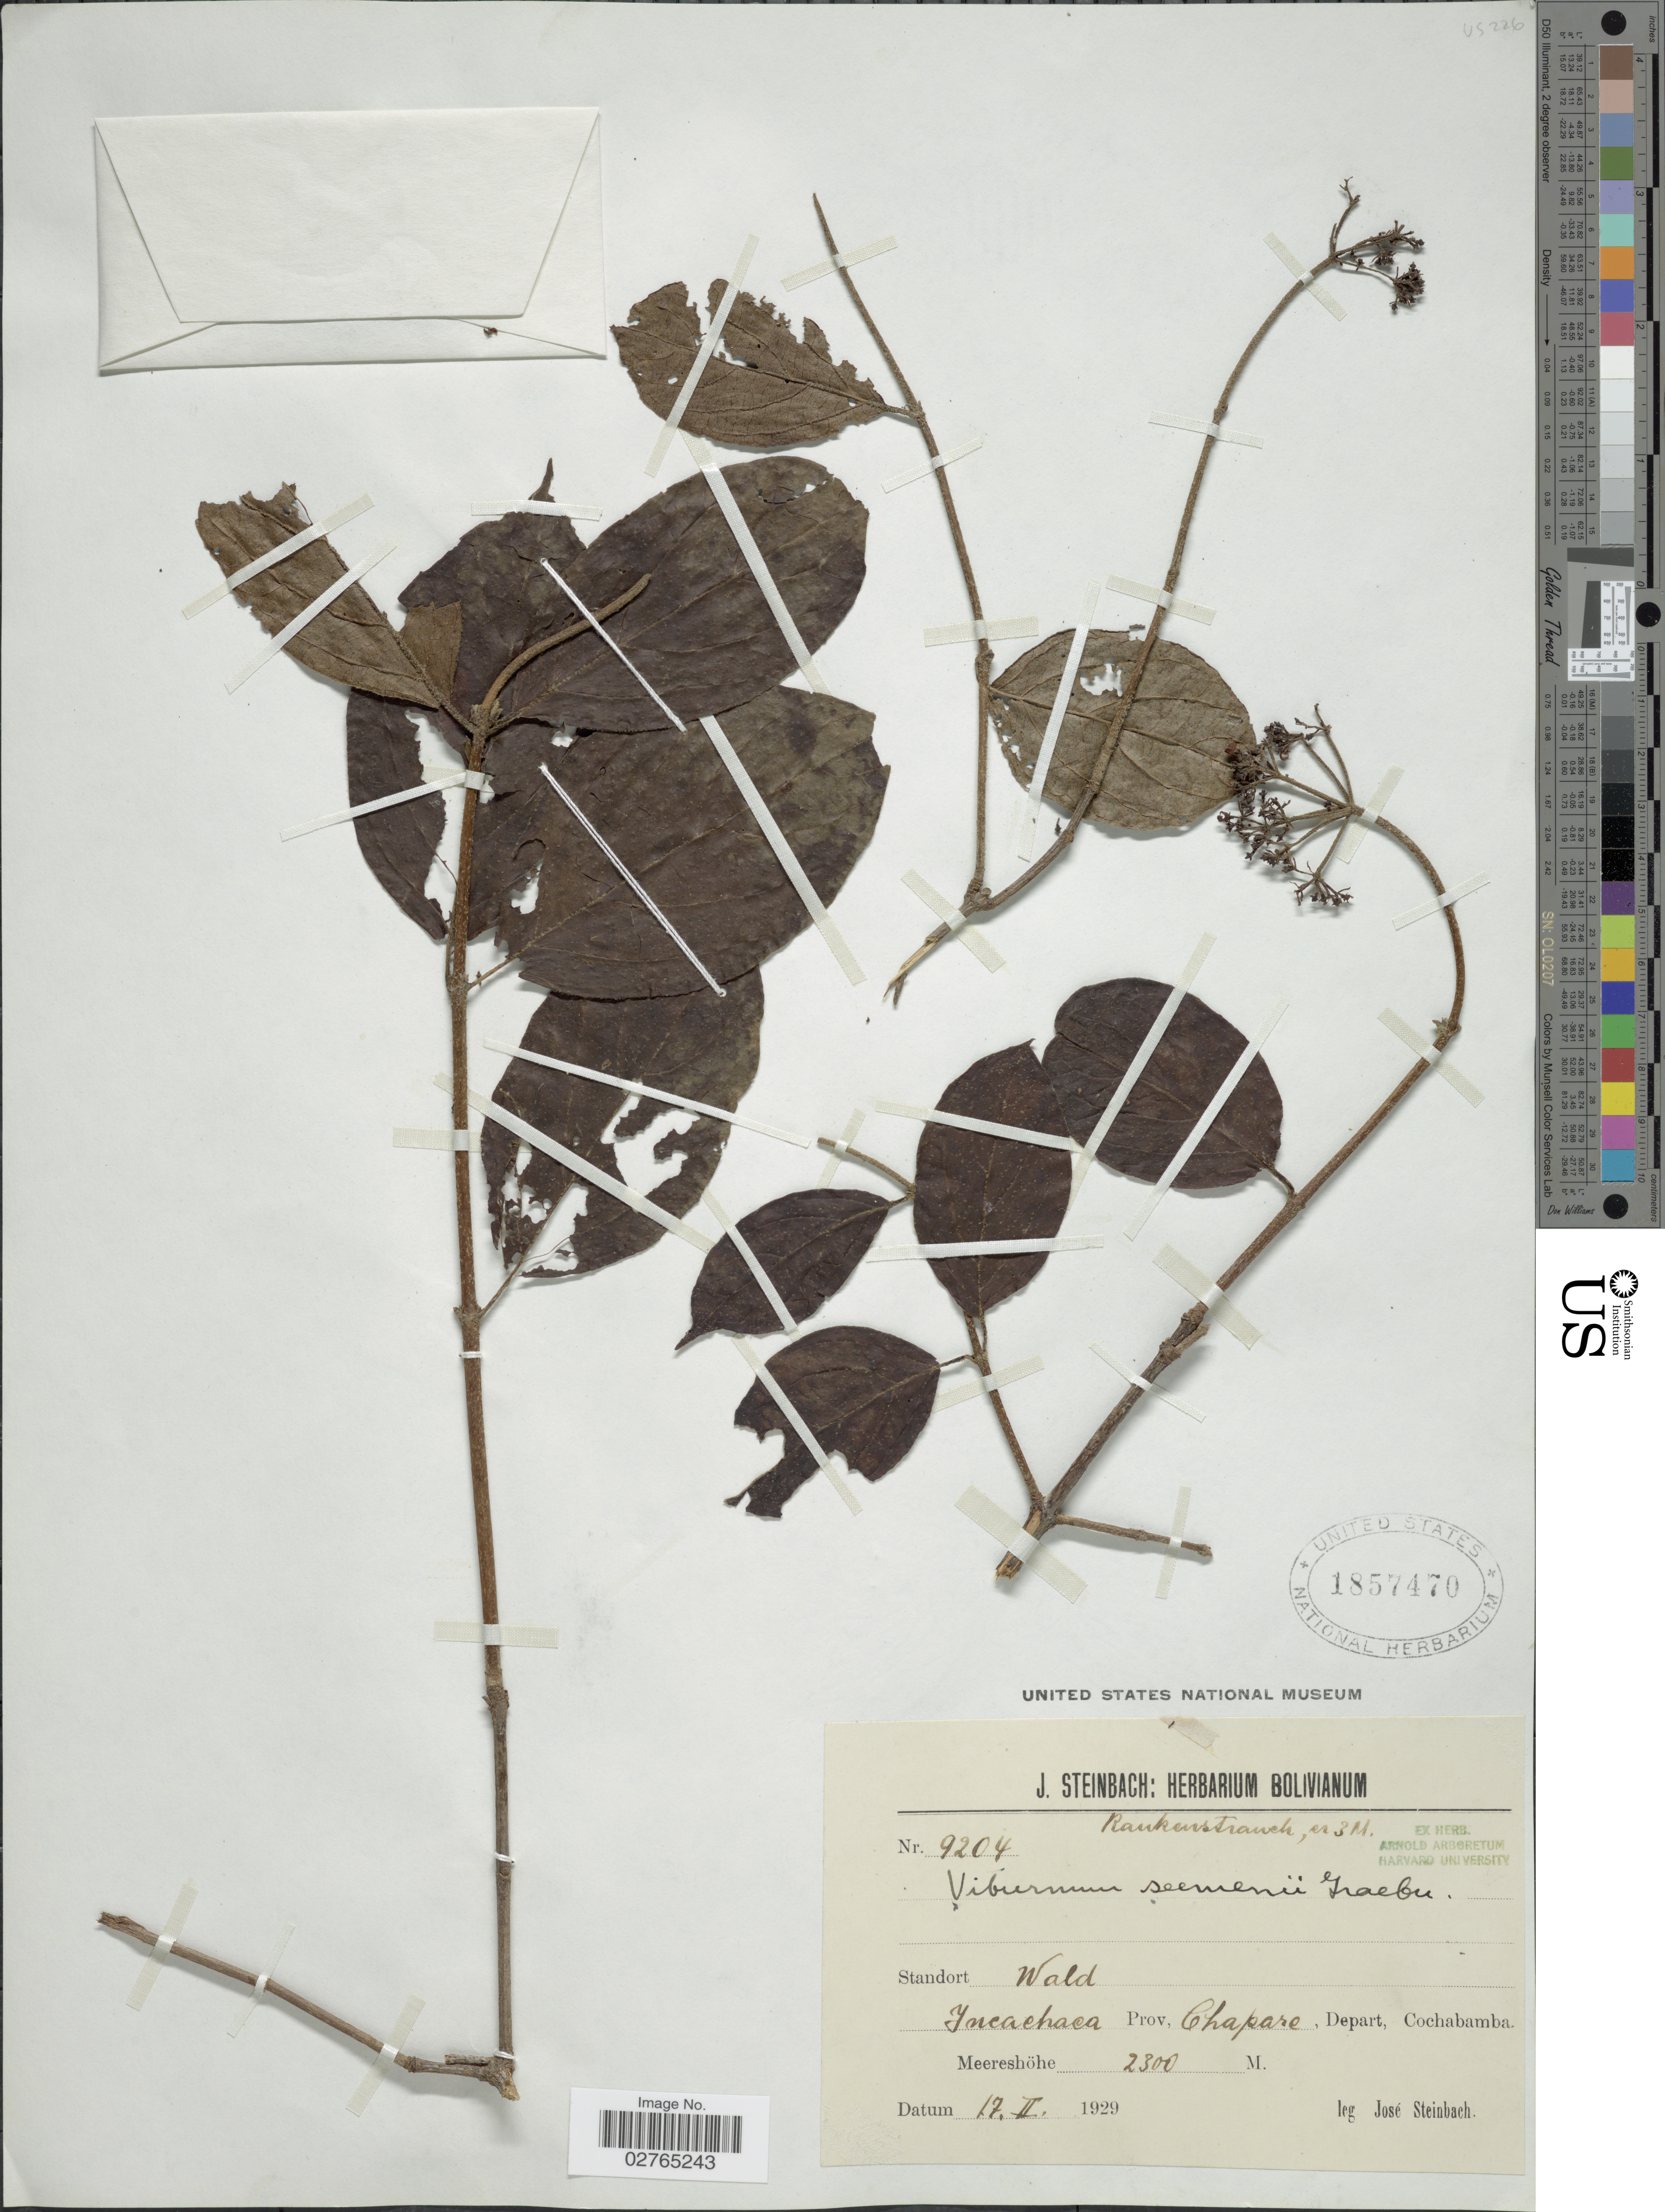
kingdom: Plantae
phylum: Tracheophyta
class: Magnoliopsida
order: Dipsacales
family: Viburnaceae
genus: Viburnum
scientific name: Viburnum seemenii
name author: Graebn. in Urb.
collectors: J. Steinbach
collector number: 9204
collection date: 1929-02-17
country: Bolivia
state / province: Cochabamba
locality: Incachaca Prov, Chapare, Depart, Cochabamba.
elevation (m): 2300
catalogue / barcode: US 1857470